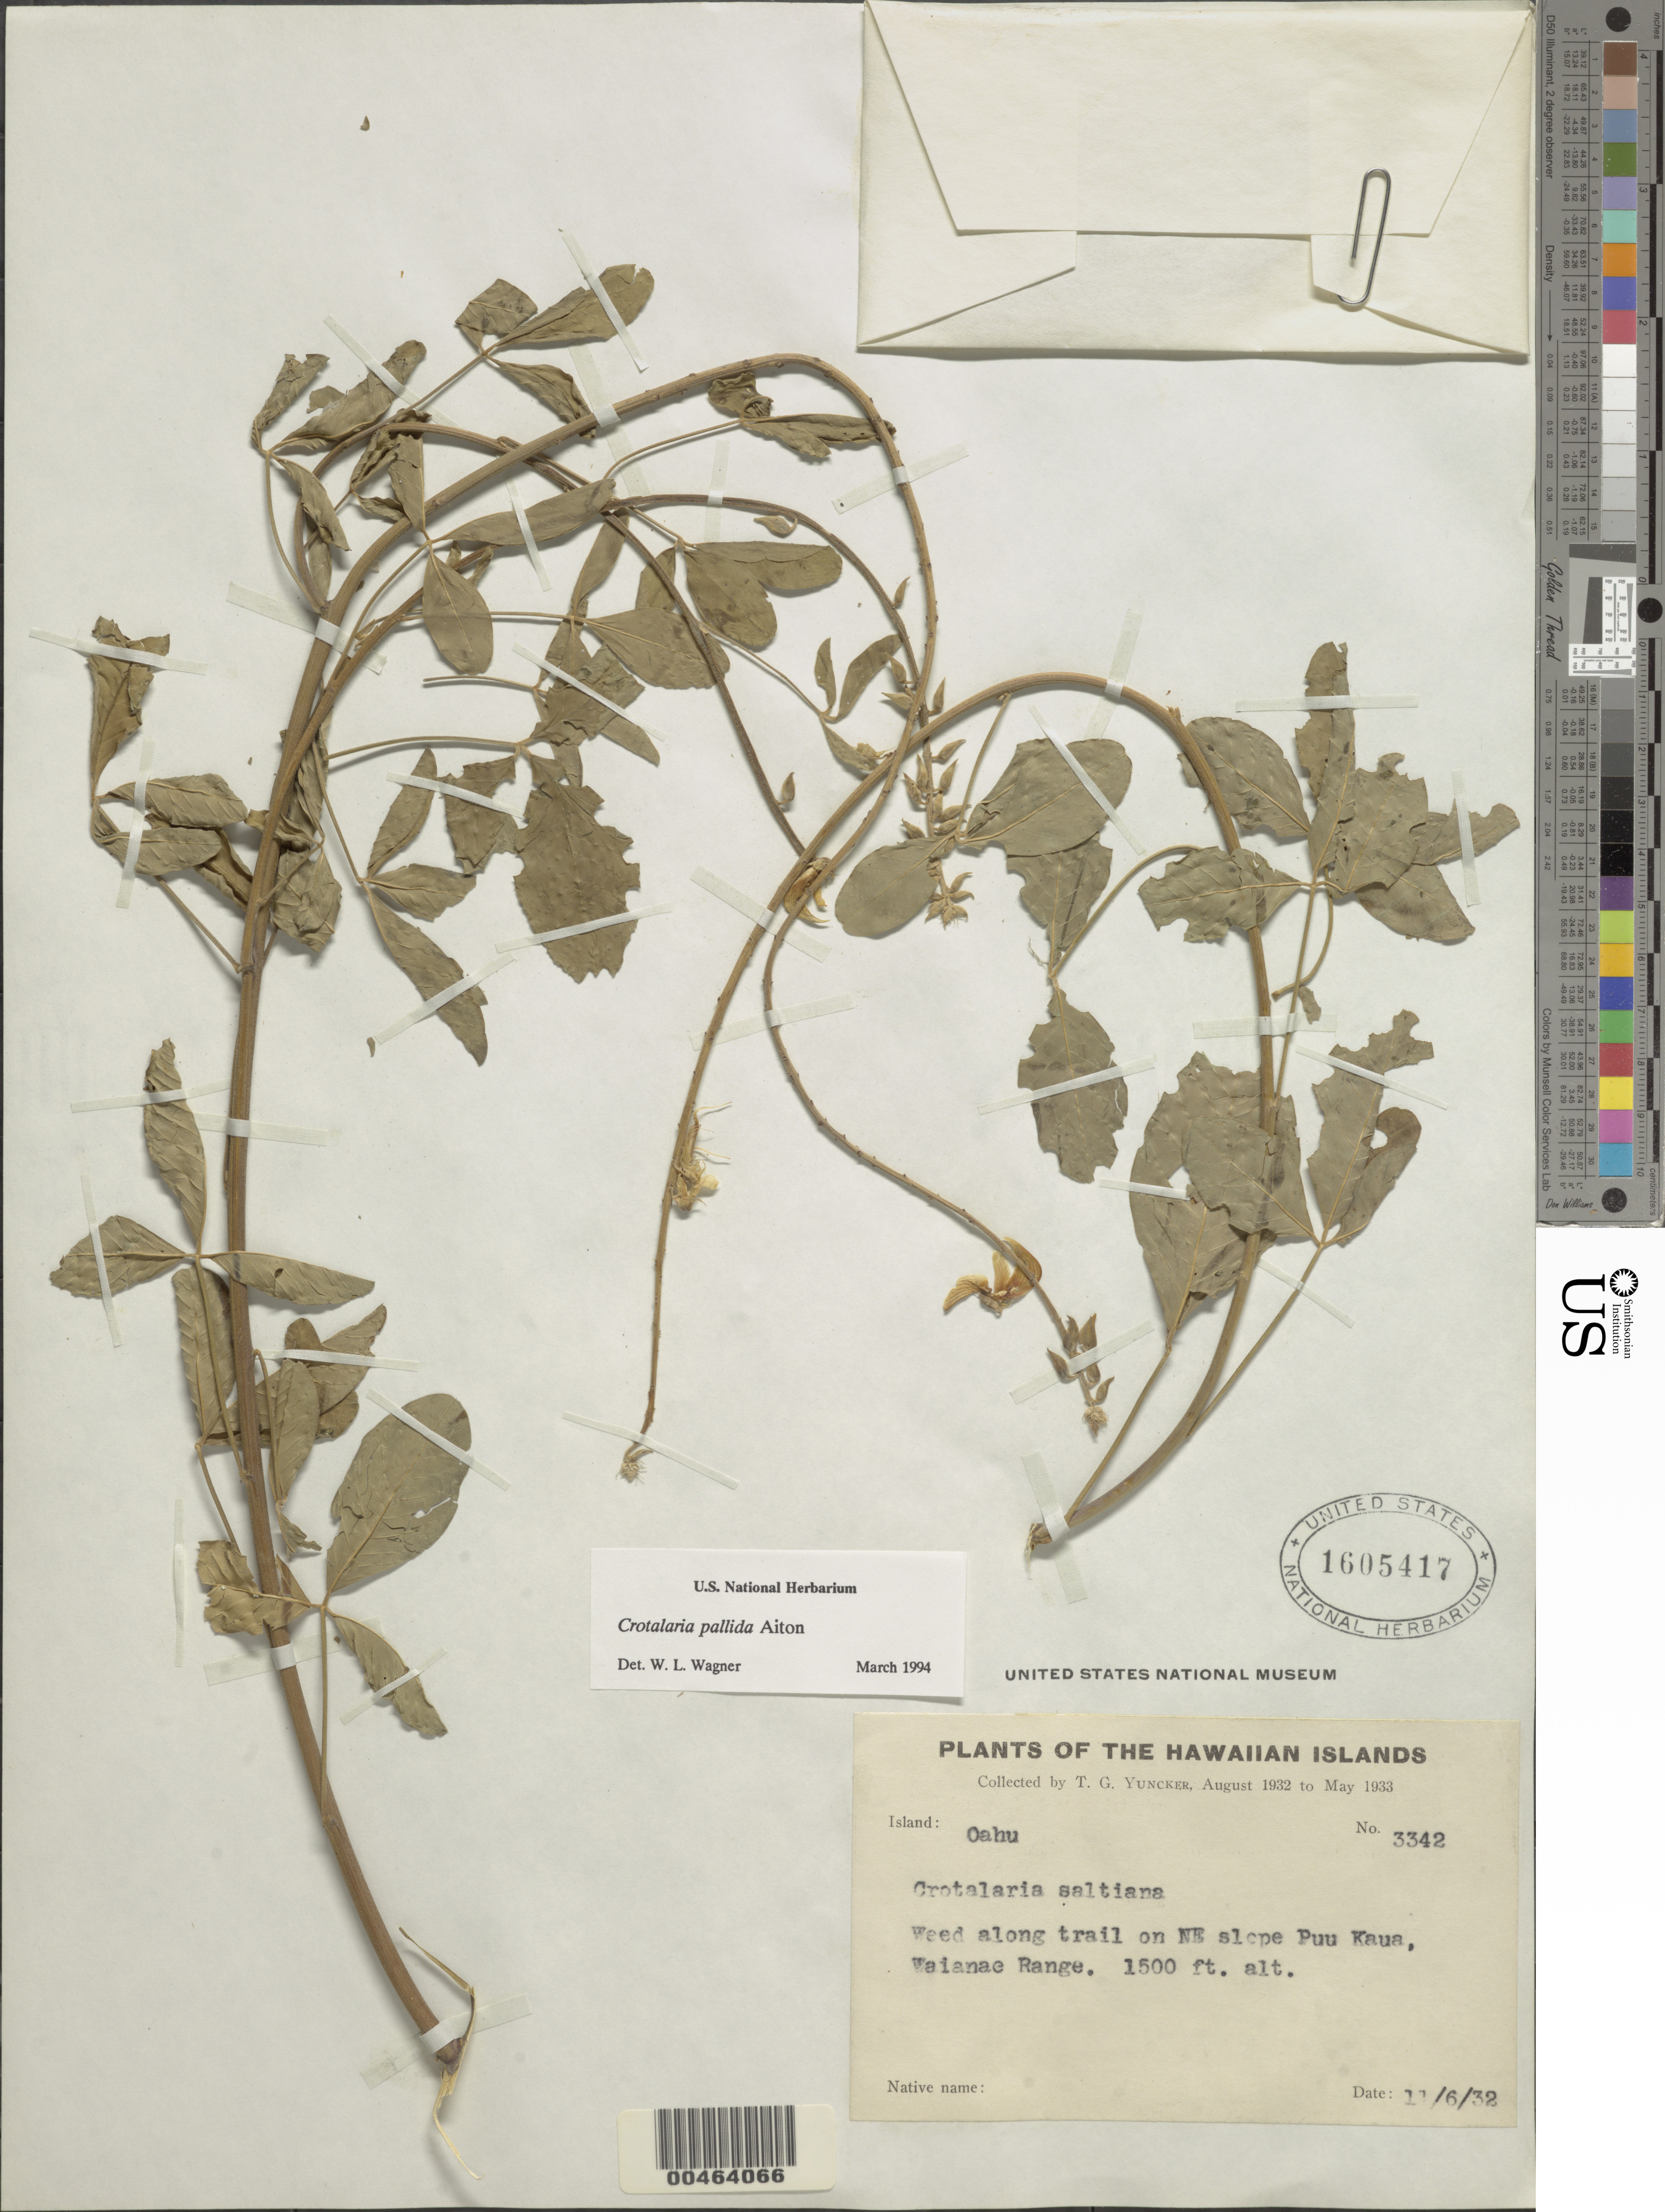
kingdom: Plantae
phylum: Tracheophyta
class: Magnoliopsida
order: Fabales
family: Fabaceae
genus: Crotalaria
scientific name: Crotalaria pallida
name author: Aiton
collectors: T. G. Yuncker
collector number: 3342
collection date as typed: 6 Nov 1932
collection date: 1932-11-06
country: United States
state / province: Hawaii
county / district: Honolulu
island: Oahu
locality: along trail on NE slope Puu Kaua, Waianae Range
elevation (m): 457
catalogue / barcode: US 1605417